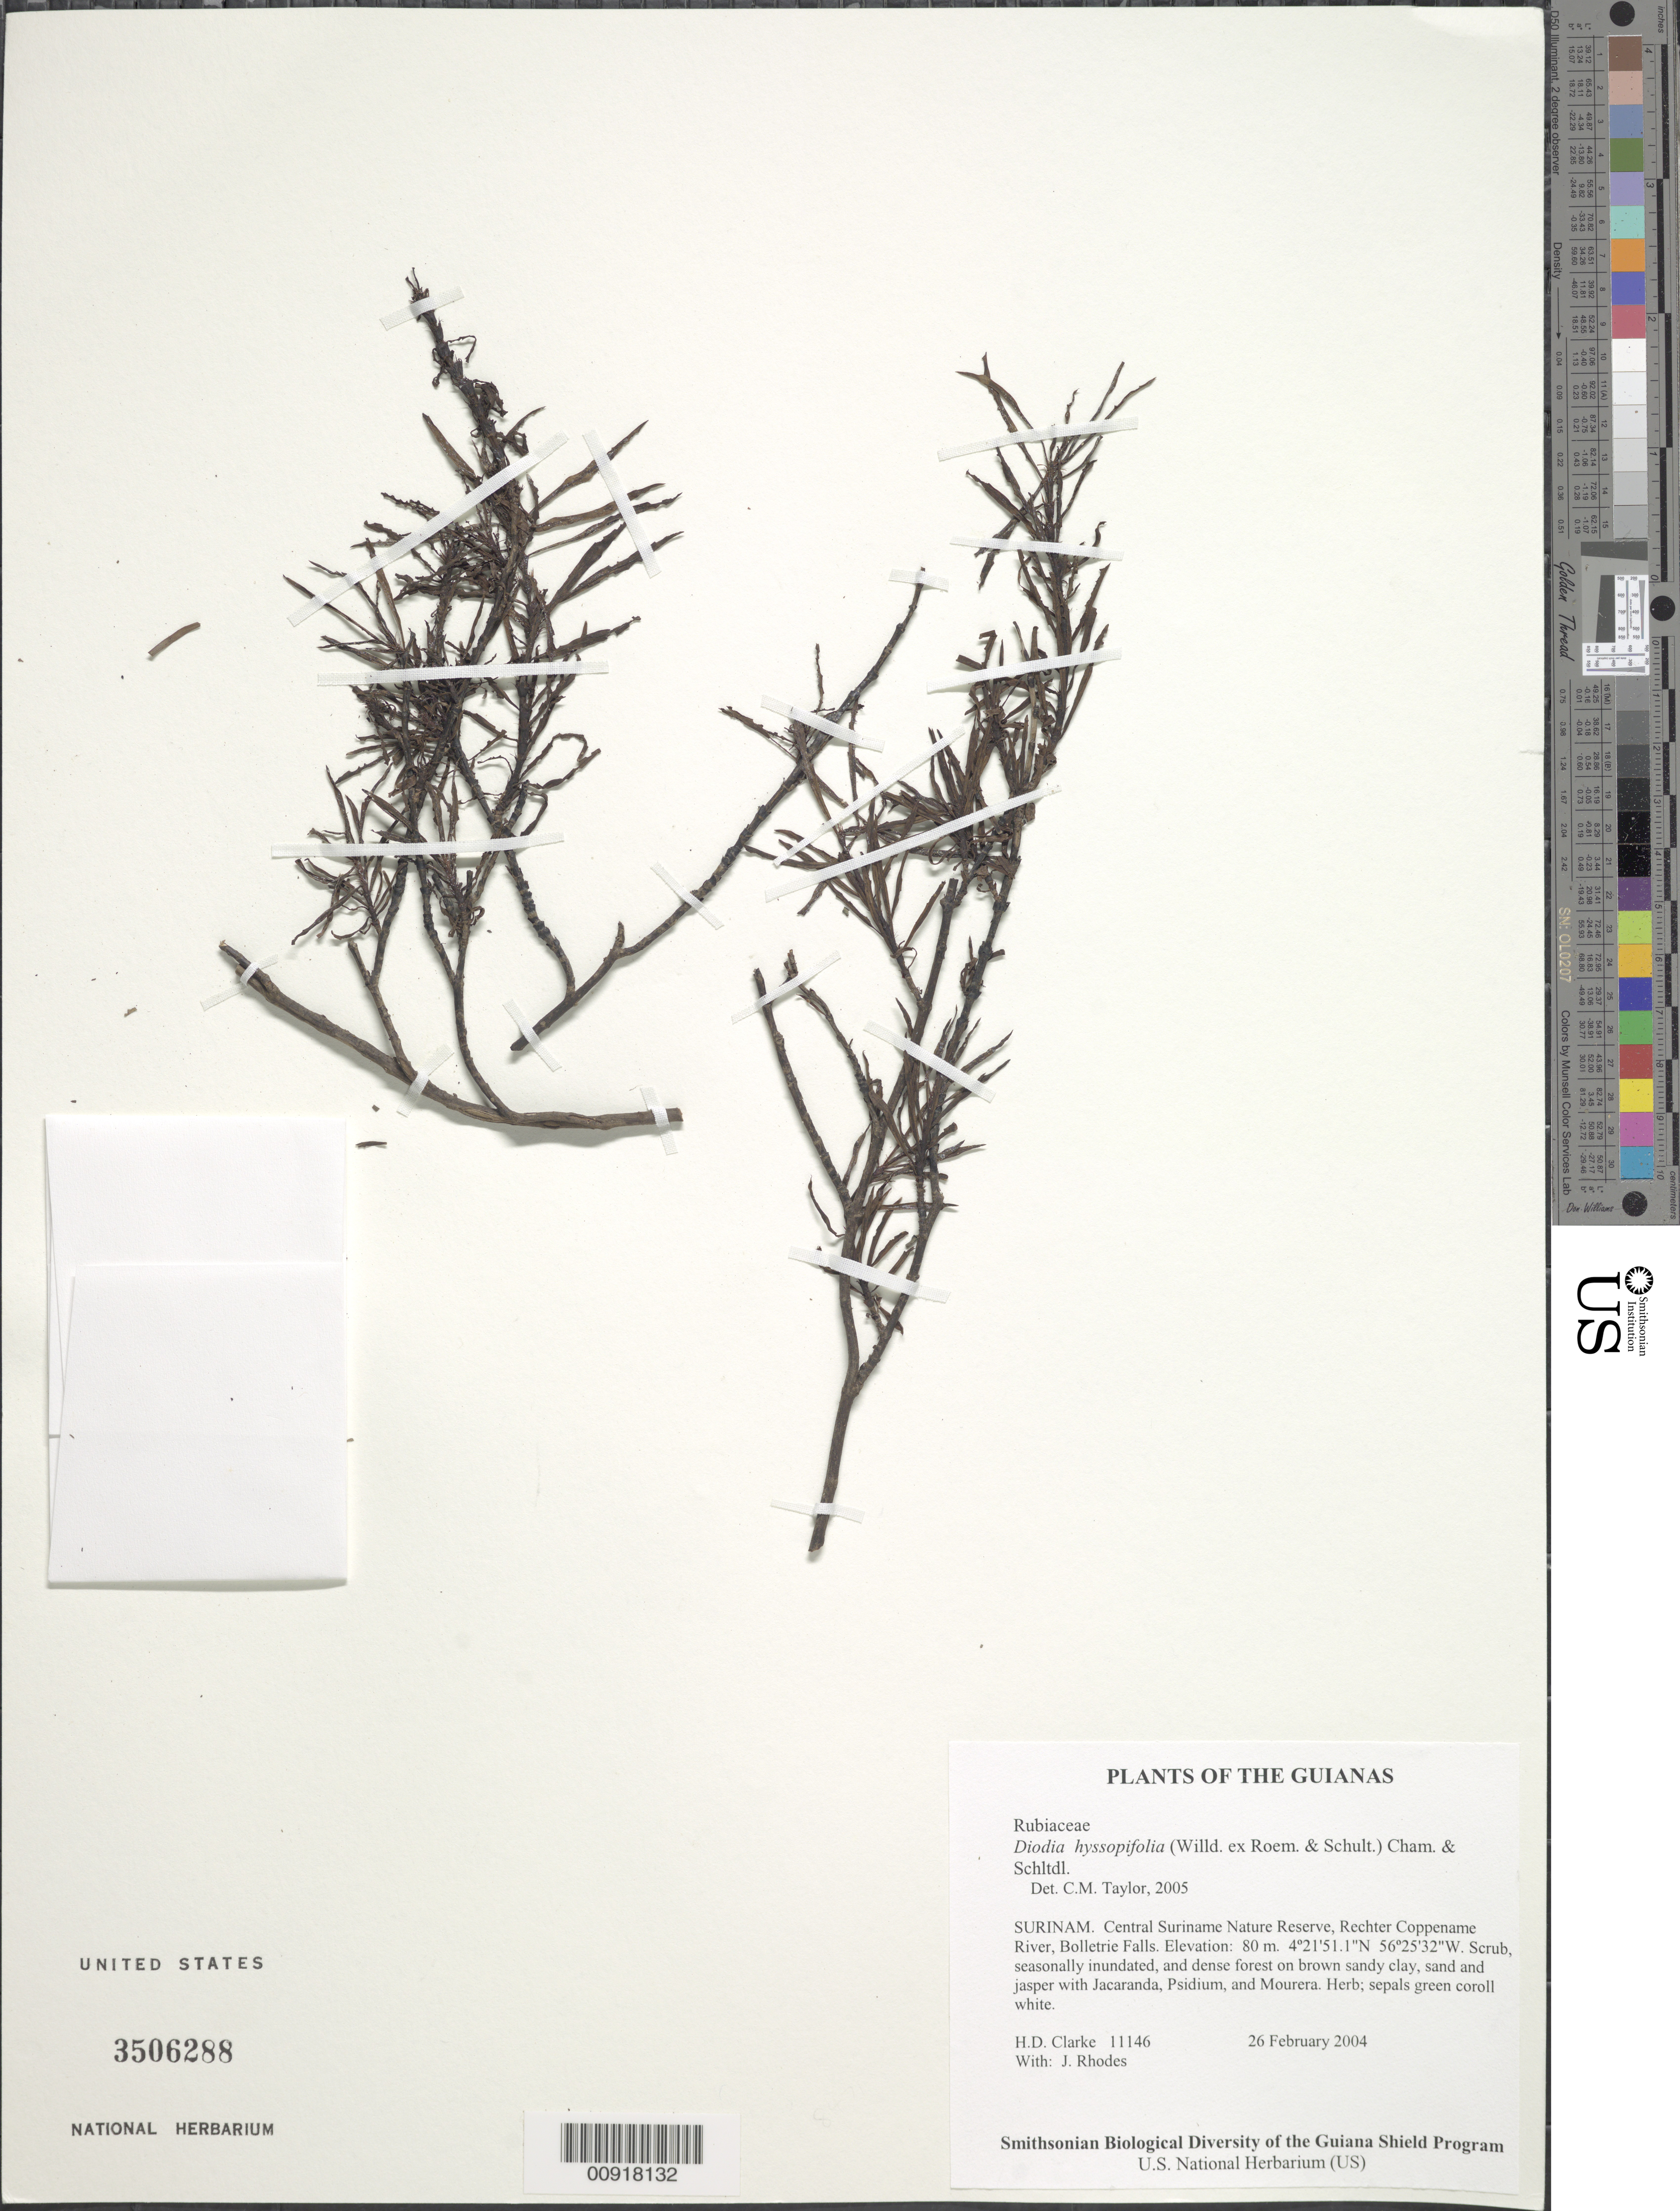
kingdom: Plantae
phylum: Tracheophyta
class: Magnoliopsida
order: Gentianales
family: Rubiaceae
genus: Diodia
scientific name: Diodia hyssopifolia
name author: (Willd. ex Roem. & Schult.) Cham. & Schltdl.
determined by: Taylor, Charlotte M.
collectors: H. D. Clarke & J. Rhodes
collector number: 11146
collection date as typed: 26 February 2004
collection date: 2004-02-26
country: Suriname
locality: Central Suriname Nature Reserve, Rechter Coppename River, Bolletrie Falls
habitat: Scrub, seasonally inundated, and dense forest on brown sandy clay, sand and jasper with Jacaranda, Psidium, and Mourera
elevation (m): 80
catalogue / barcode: US 3506288